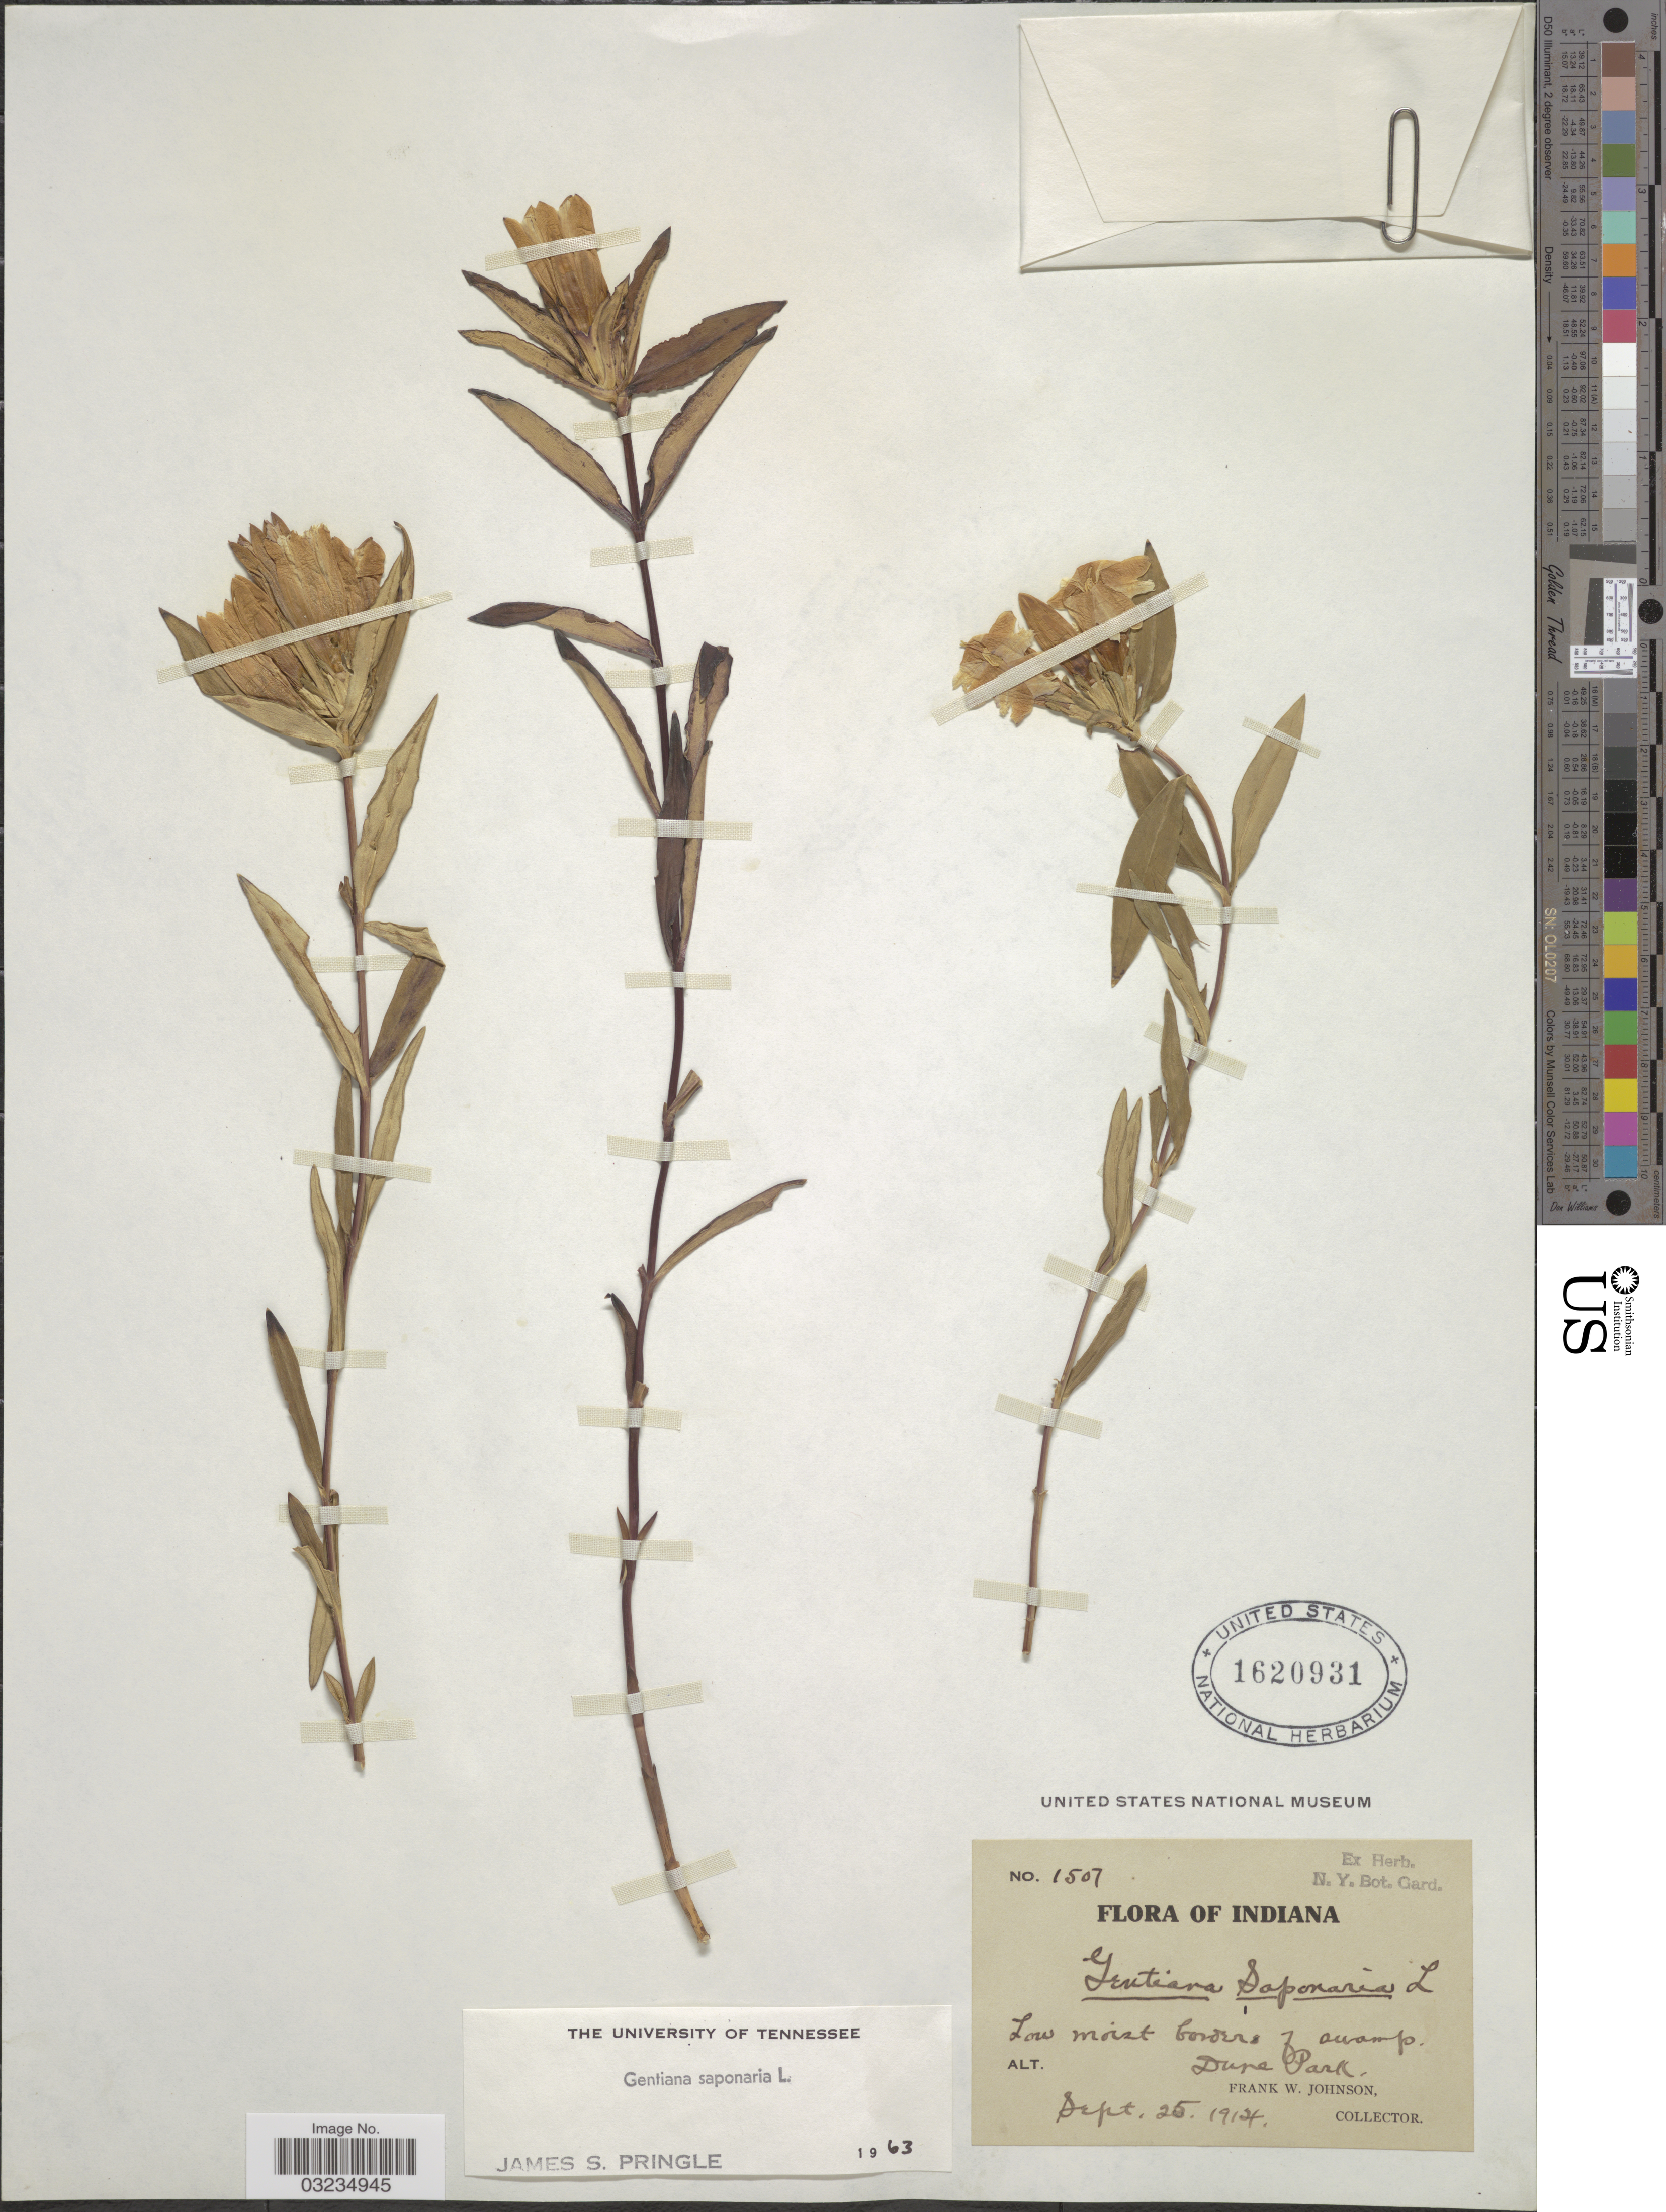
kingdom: Plantae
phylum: Tracheophyta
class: Magnoliopsida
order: Gentianales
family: Gentianaceae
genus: Gentiana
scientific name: Gentiana saponaria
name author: L.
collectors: F. W. Johnson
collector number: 1507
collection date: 1914-09-25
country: United States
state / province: Indiana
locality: Dune Park.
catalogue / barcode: US 1620931